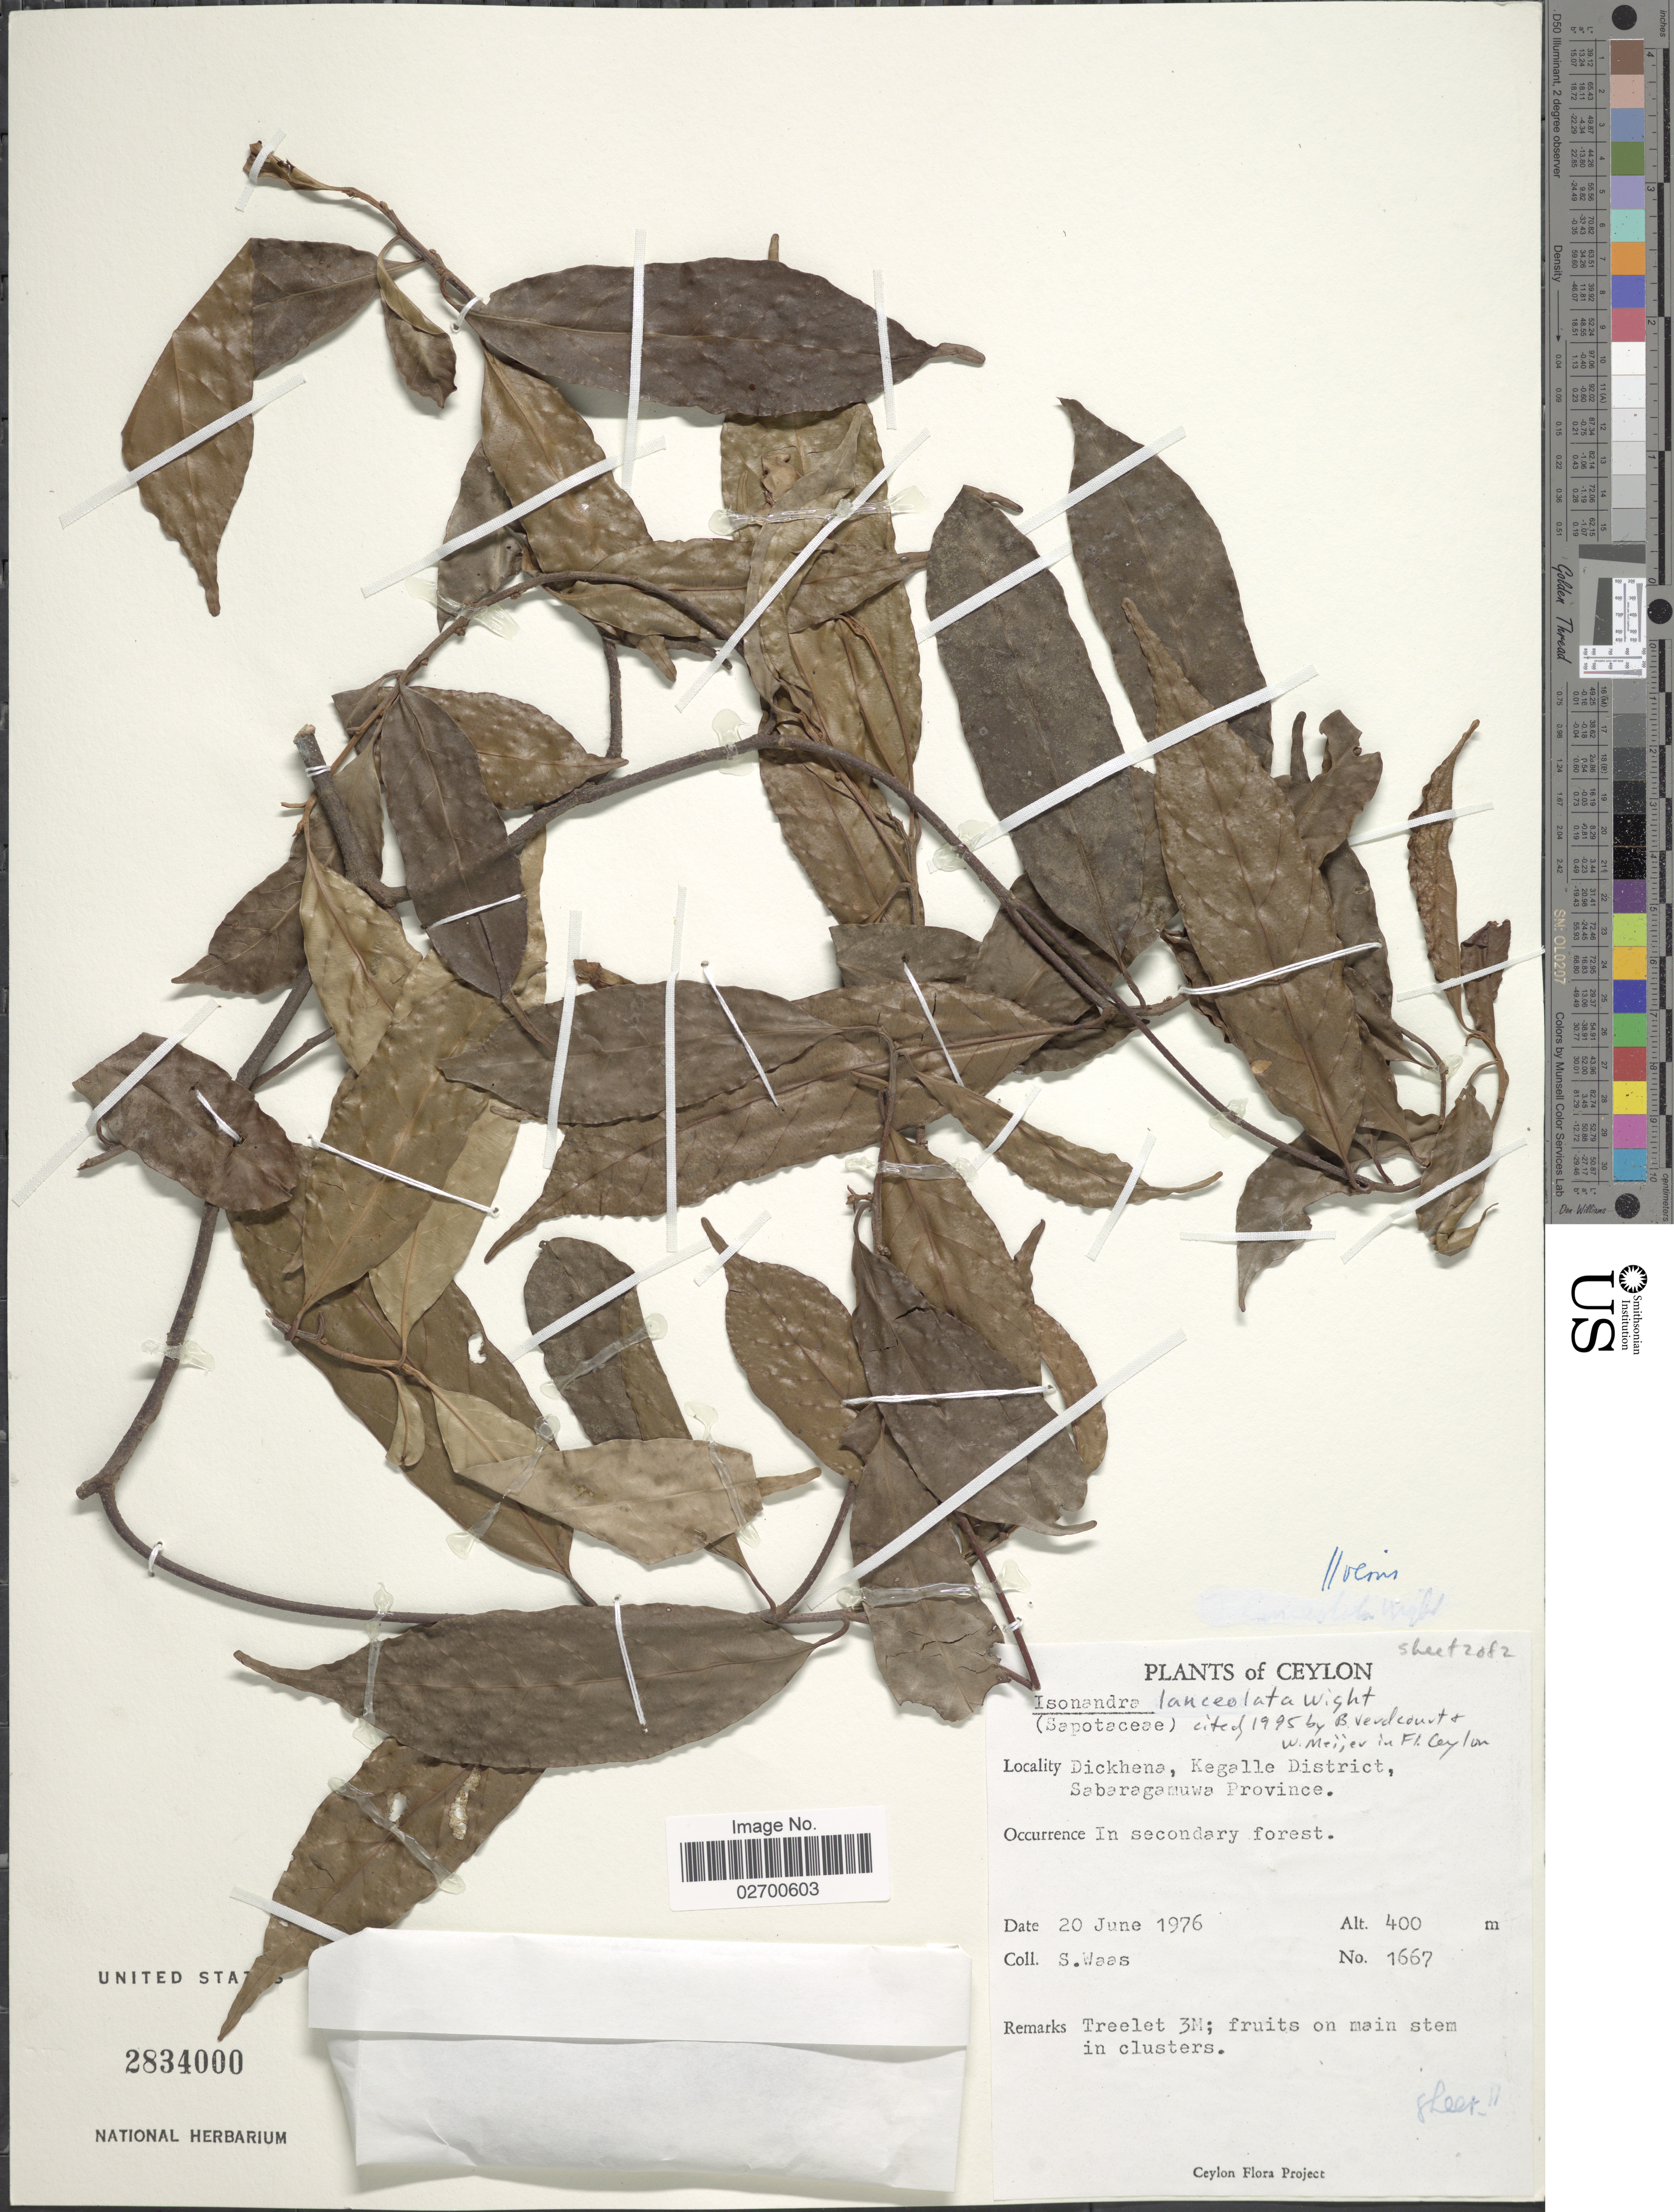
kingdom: Plantae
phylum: Tracheophyta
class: Magnoliopsida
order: Ericales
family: Sapotaceae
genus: Isonandra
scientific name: Isonandra lanceolata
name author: Wight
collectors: S. Waas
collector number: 1667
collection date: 1976-06-20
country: Sri Lanka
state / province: Sabaragamuwa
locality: Dickhena, Kegalle District, Sabaragamuwa Province. Ceylon.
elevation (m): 400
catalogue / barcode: US 2834000